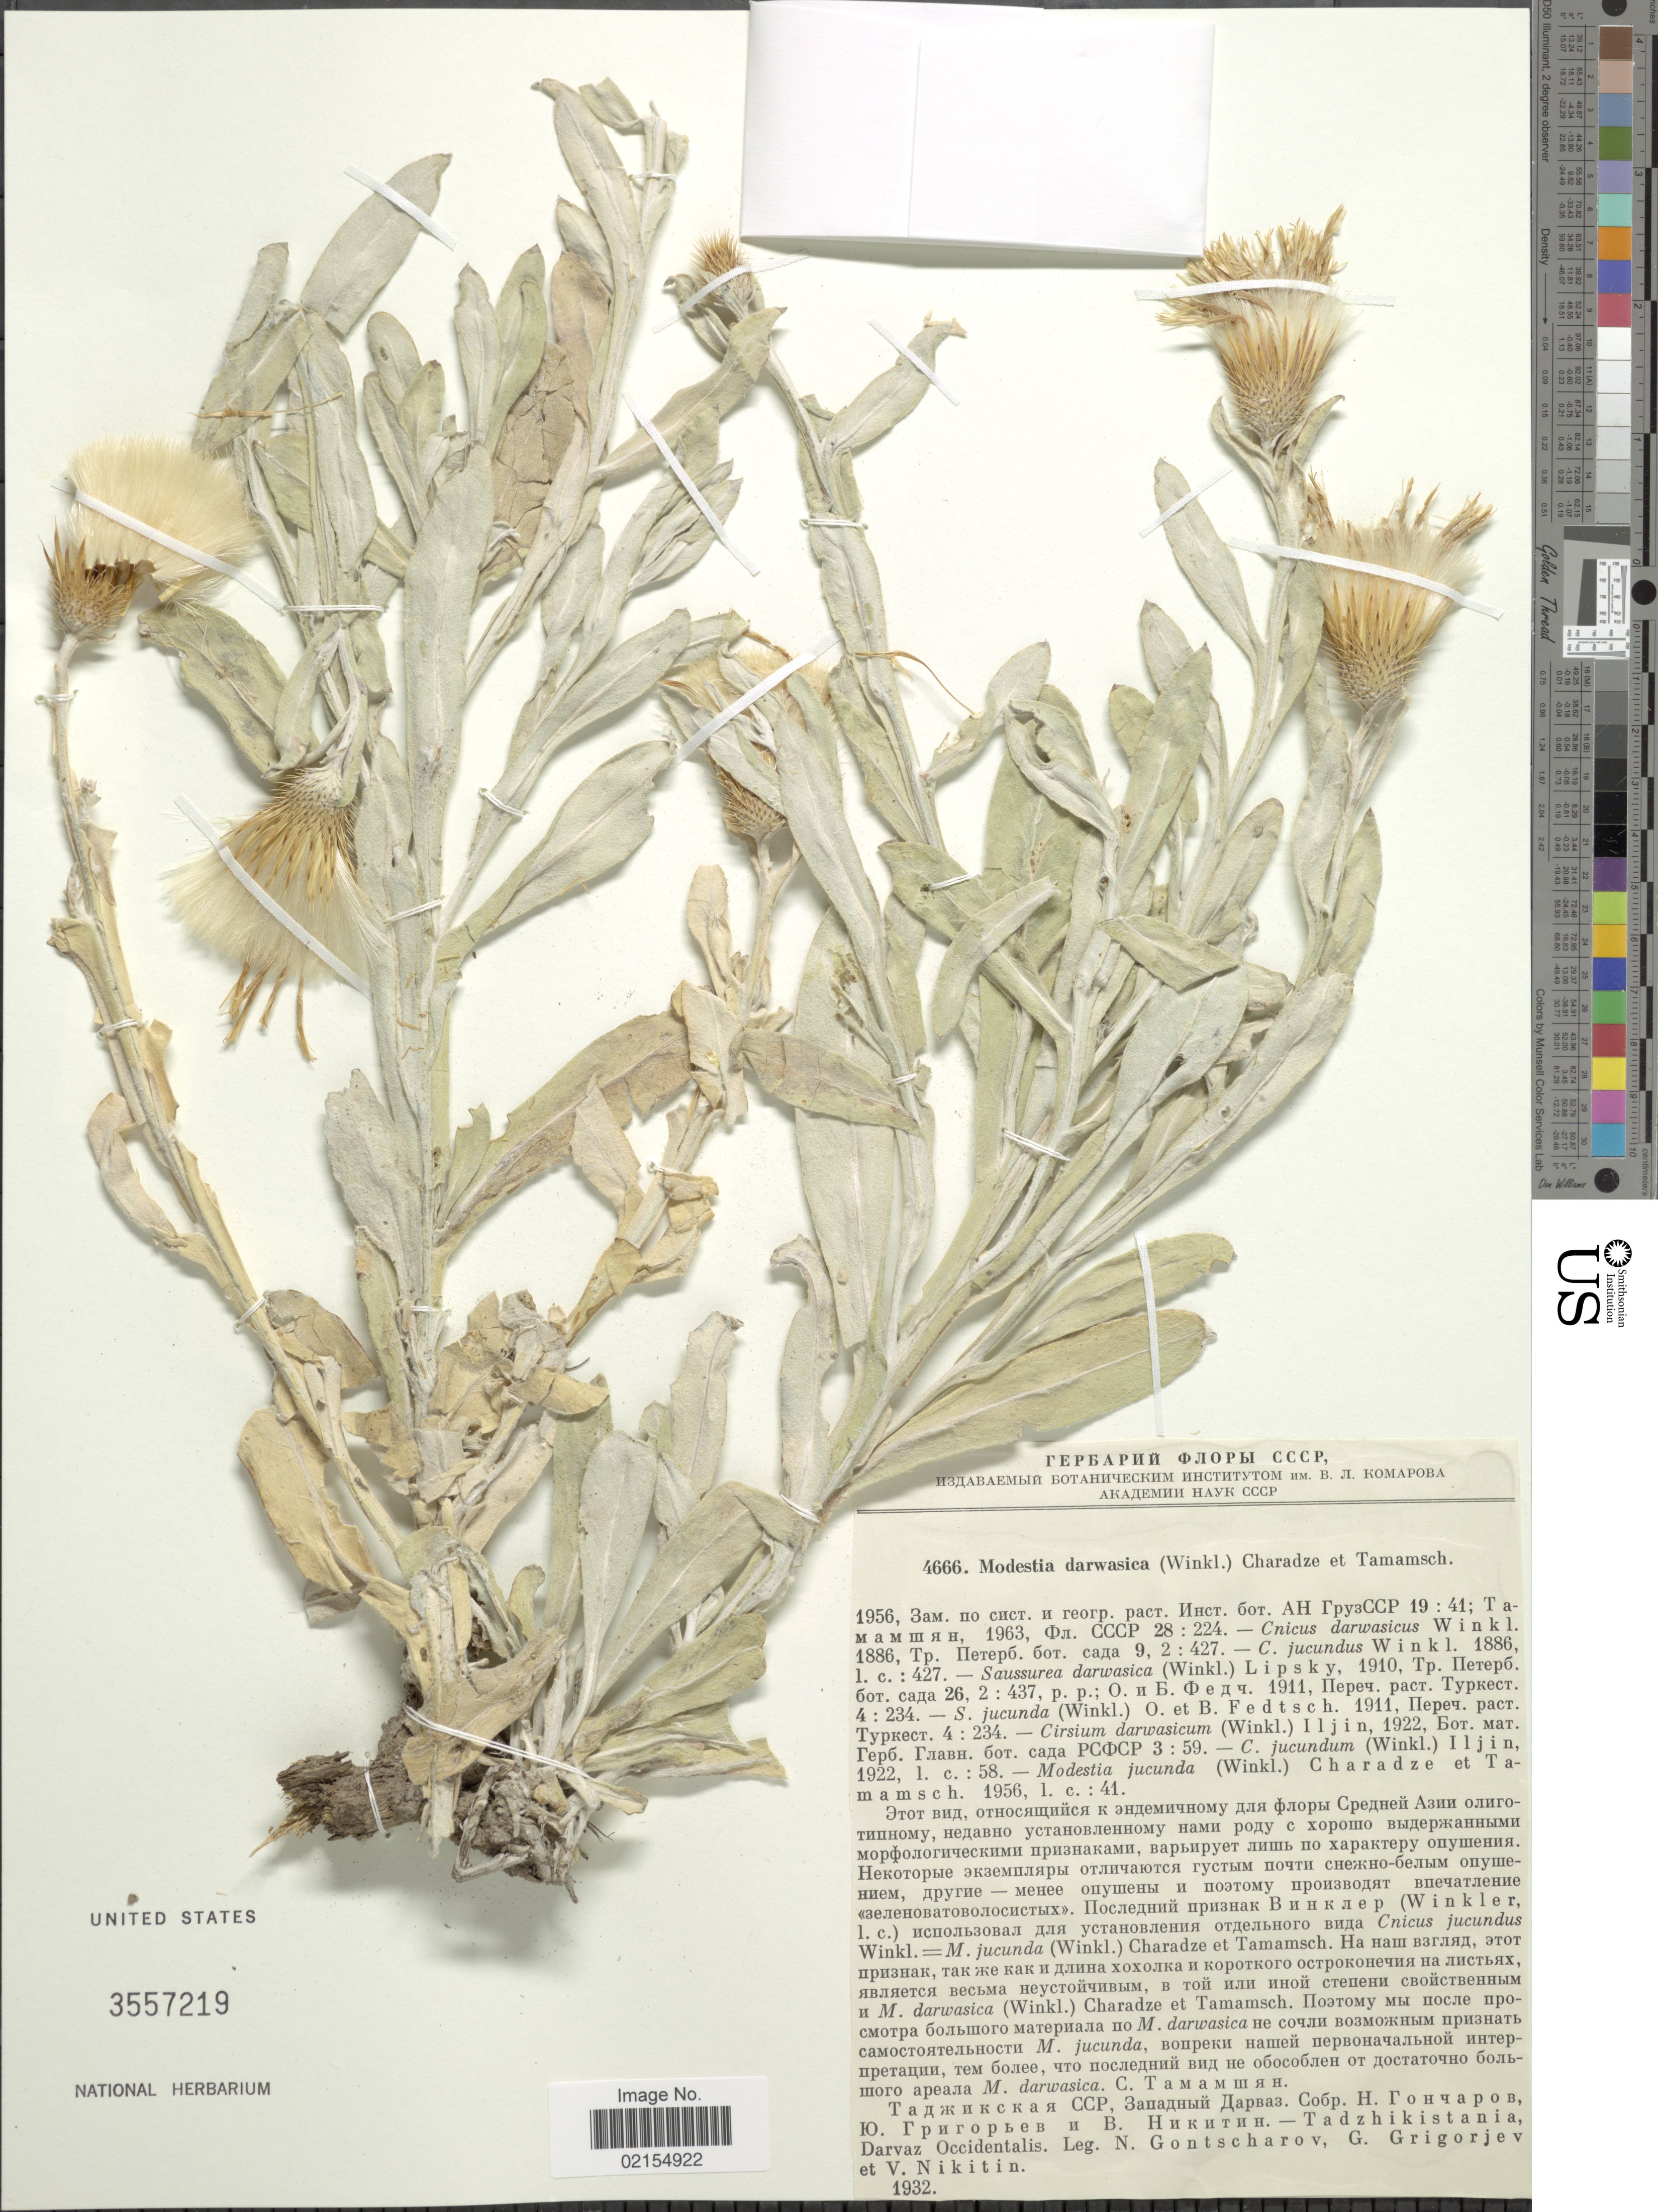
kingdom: Plantae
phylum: Tracheophyta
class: Magnoliopsida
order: Asterales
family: Asteraceae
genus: Saussurea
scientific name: Saussurea darwasica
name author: Lipsky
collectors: Gontscharov, G. Grigorjev & V. A. Nikitin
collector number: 4666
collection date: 1932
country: Tajikistan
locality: Tadzhikistania, Darvaz Occidentalis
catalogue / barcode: US 3557219